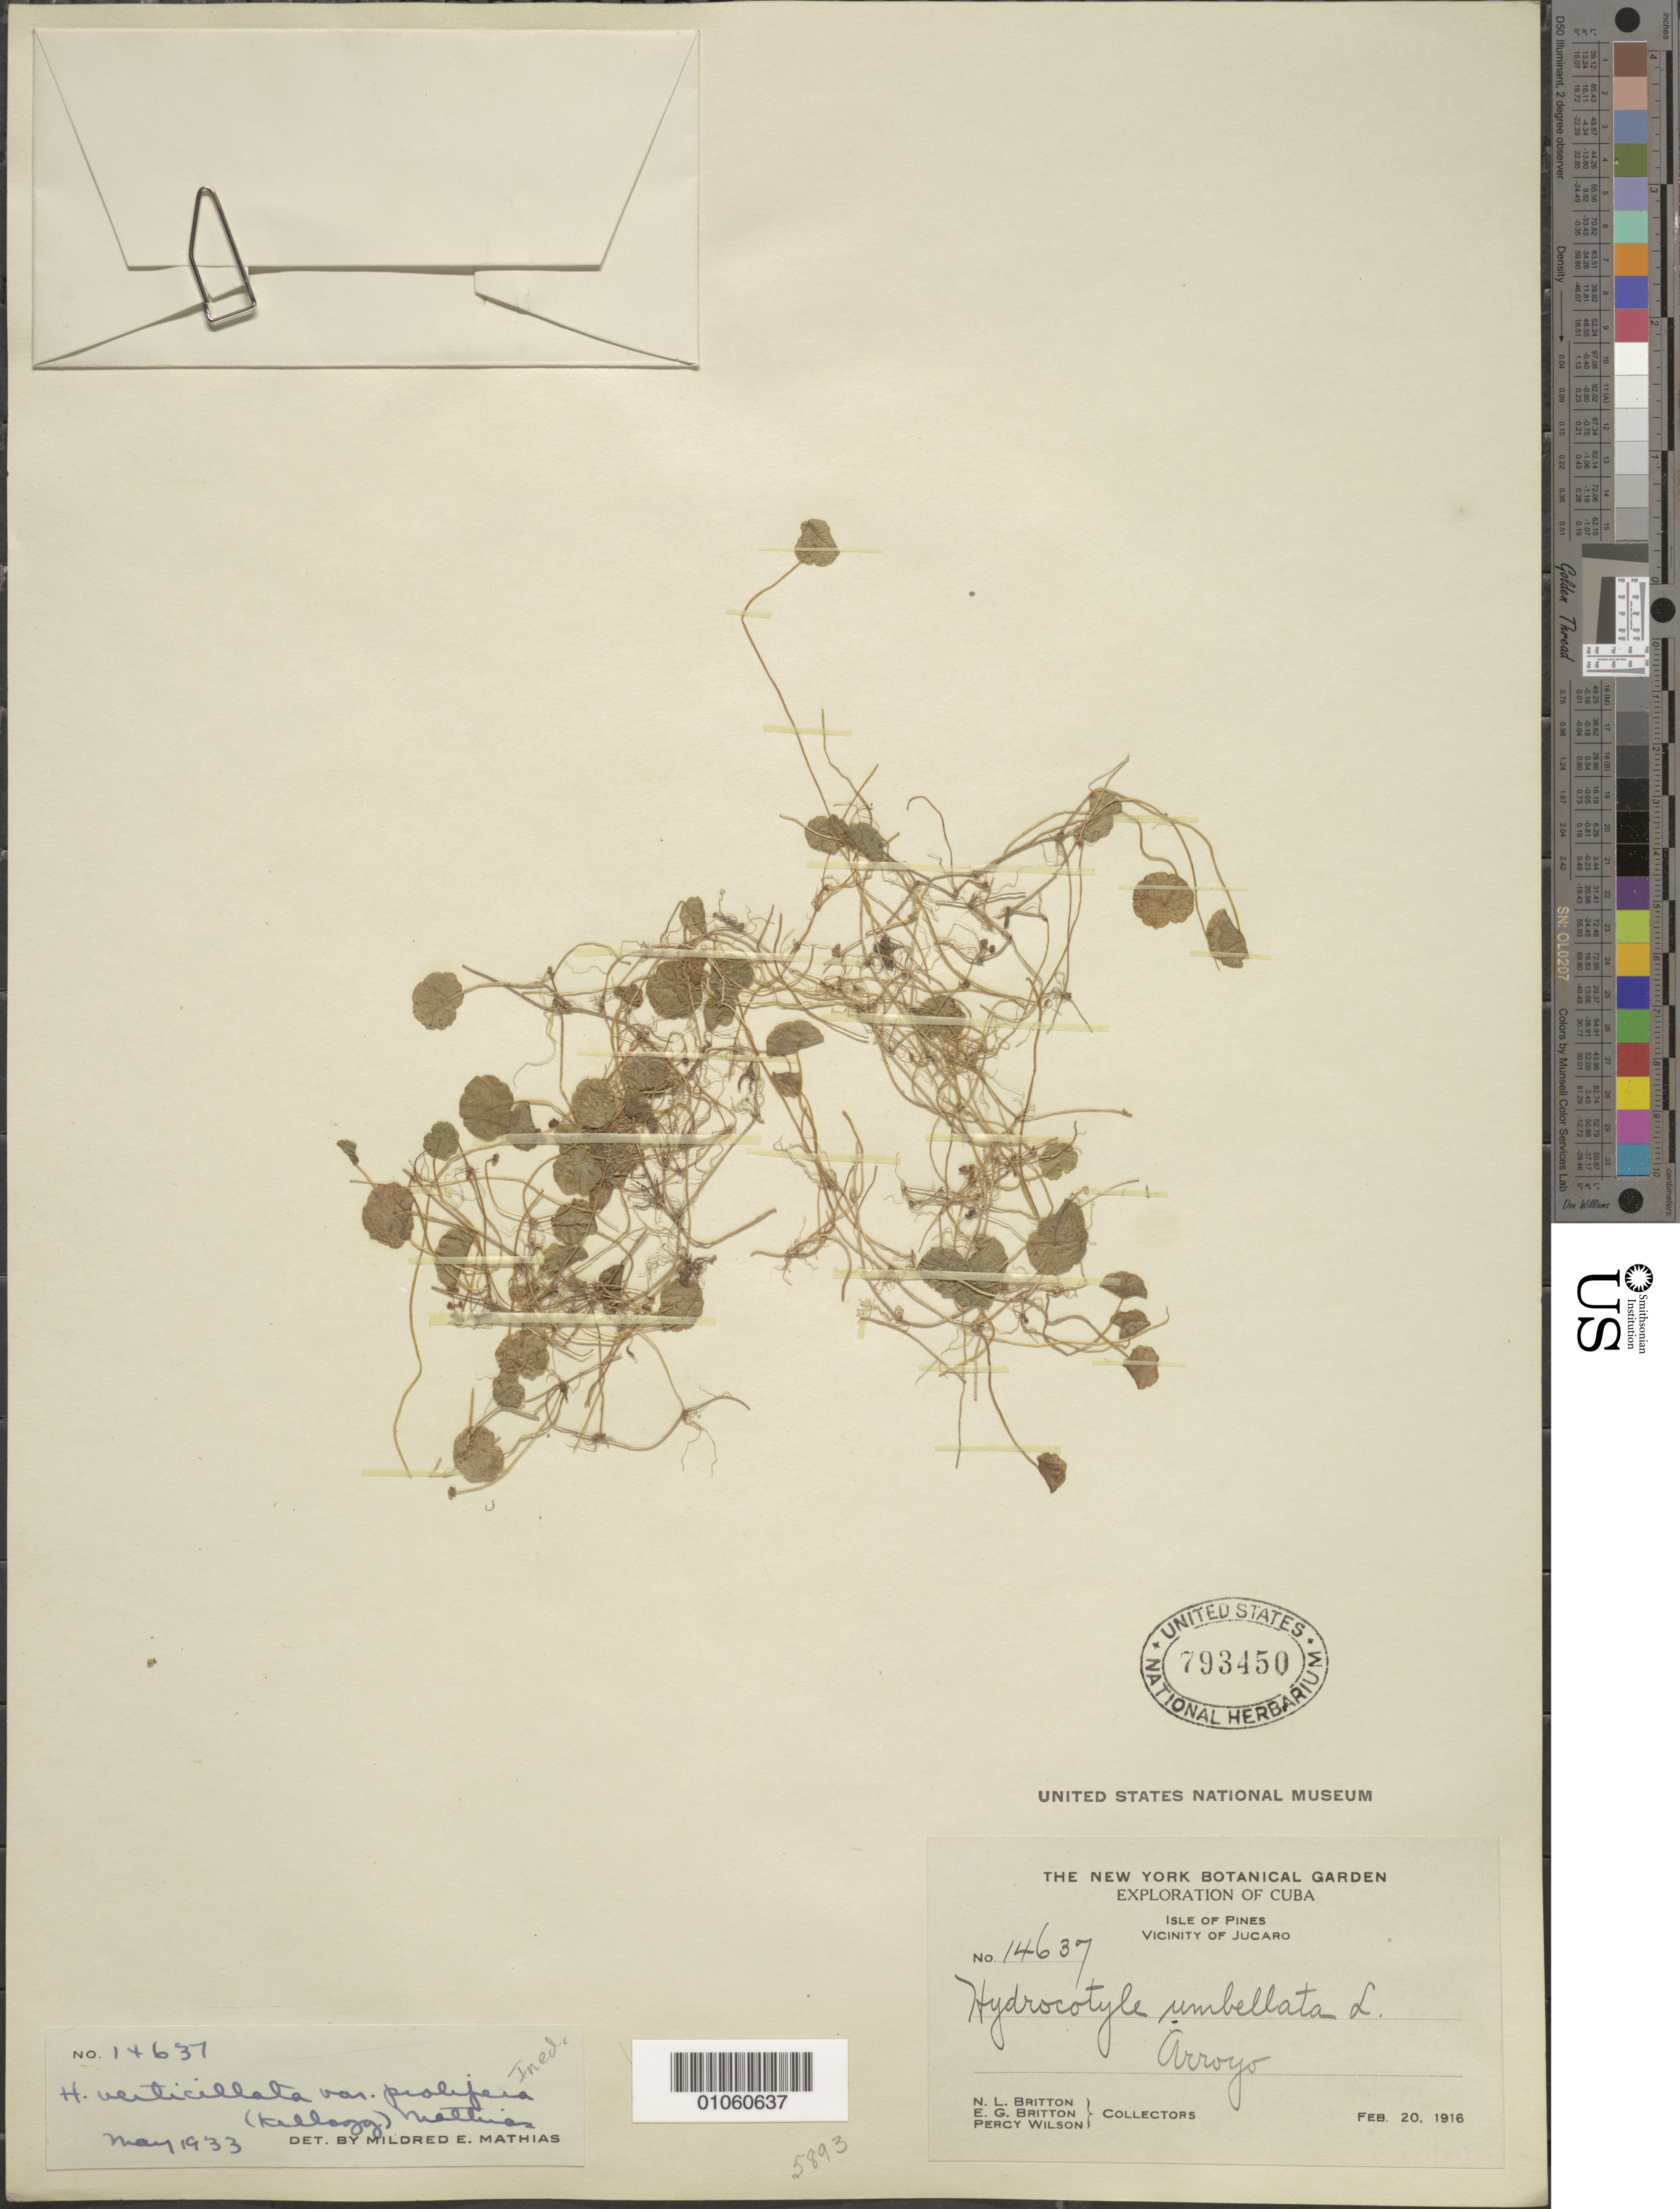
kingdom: Plantae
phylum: Tracheophyta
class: Magnoliopsida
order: Apiales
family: Araliaceae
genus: Hydrocotyle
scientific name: Hydrocotyle verticillata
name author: Thunb.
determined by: Mendoza, M.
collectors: N. Britton, E. G. Britton & P. Wilson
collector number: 14637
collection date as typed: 20 Feb 1916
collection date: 1916-02-20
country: Cuba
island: Isla de la Juventud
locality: Jucaro vicinity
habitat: Arroyo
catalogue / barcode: US 793450